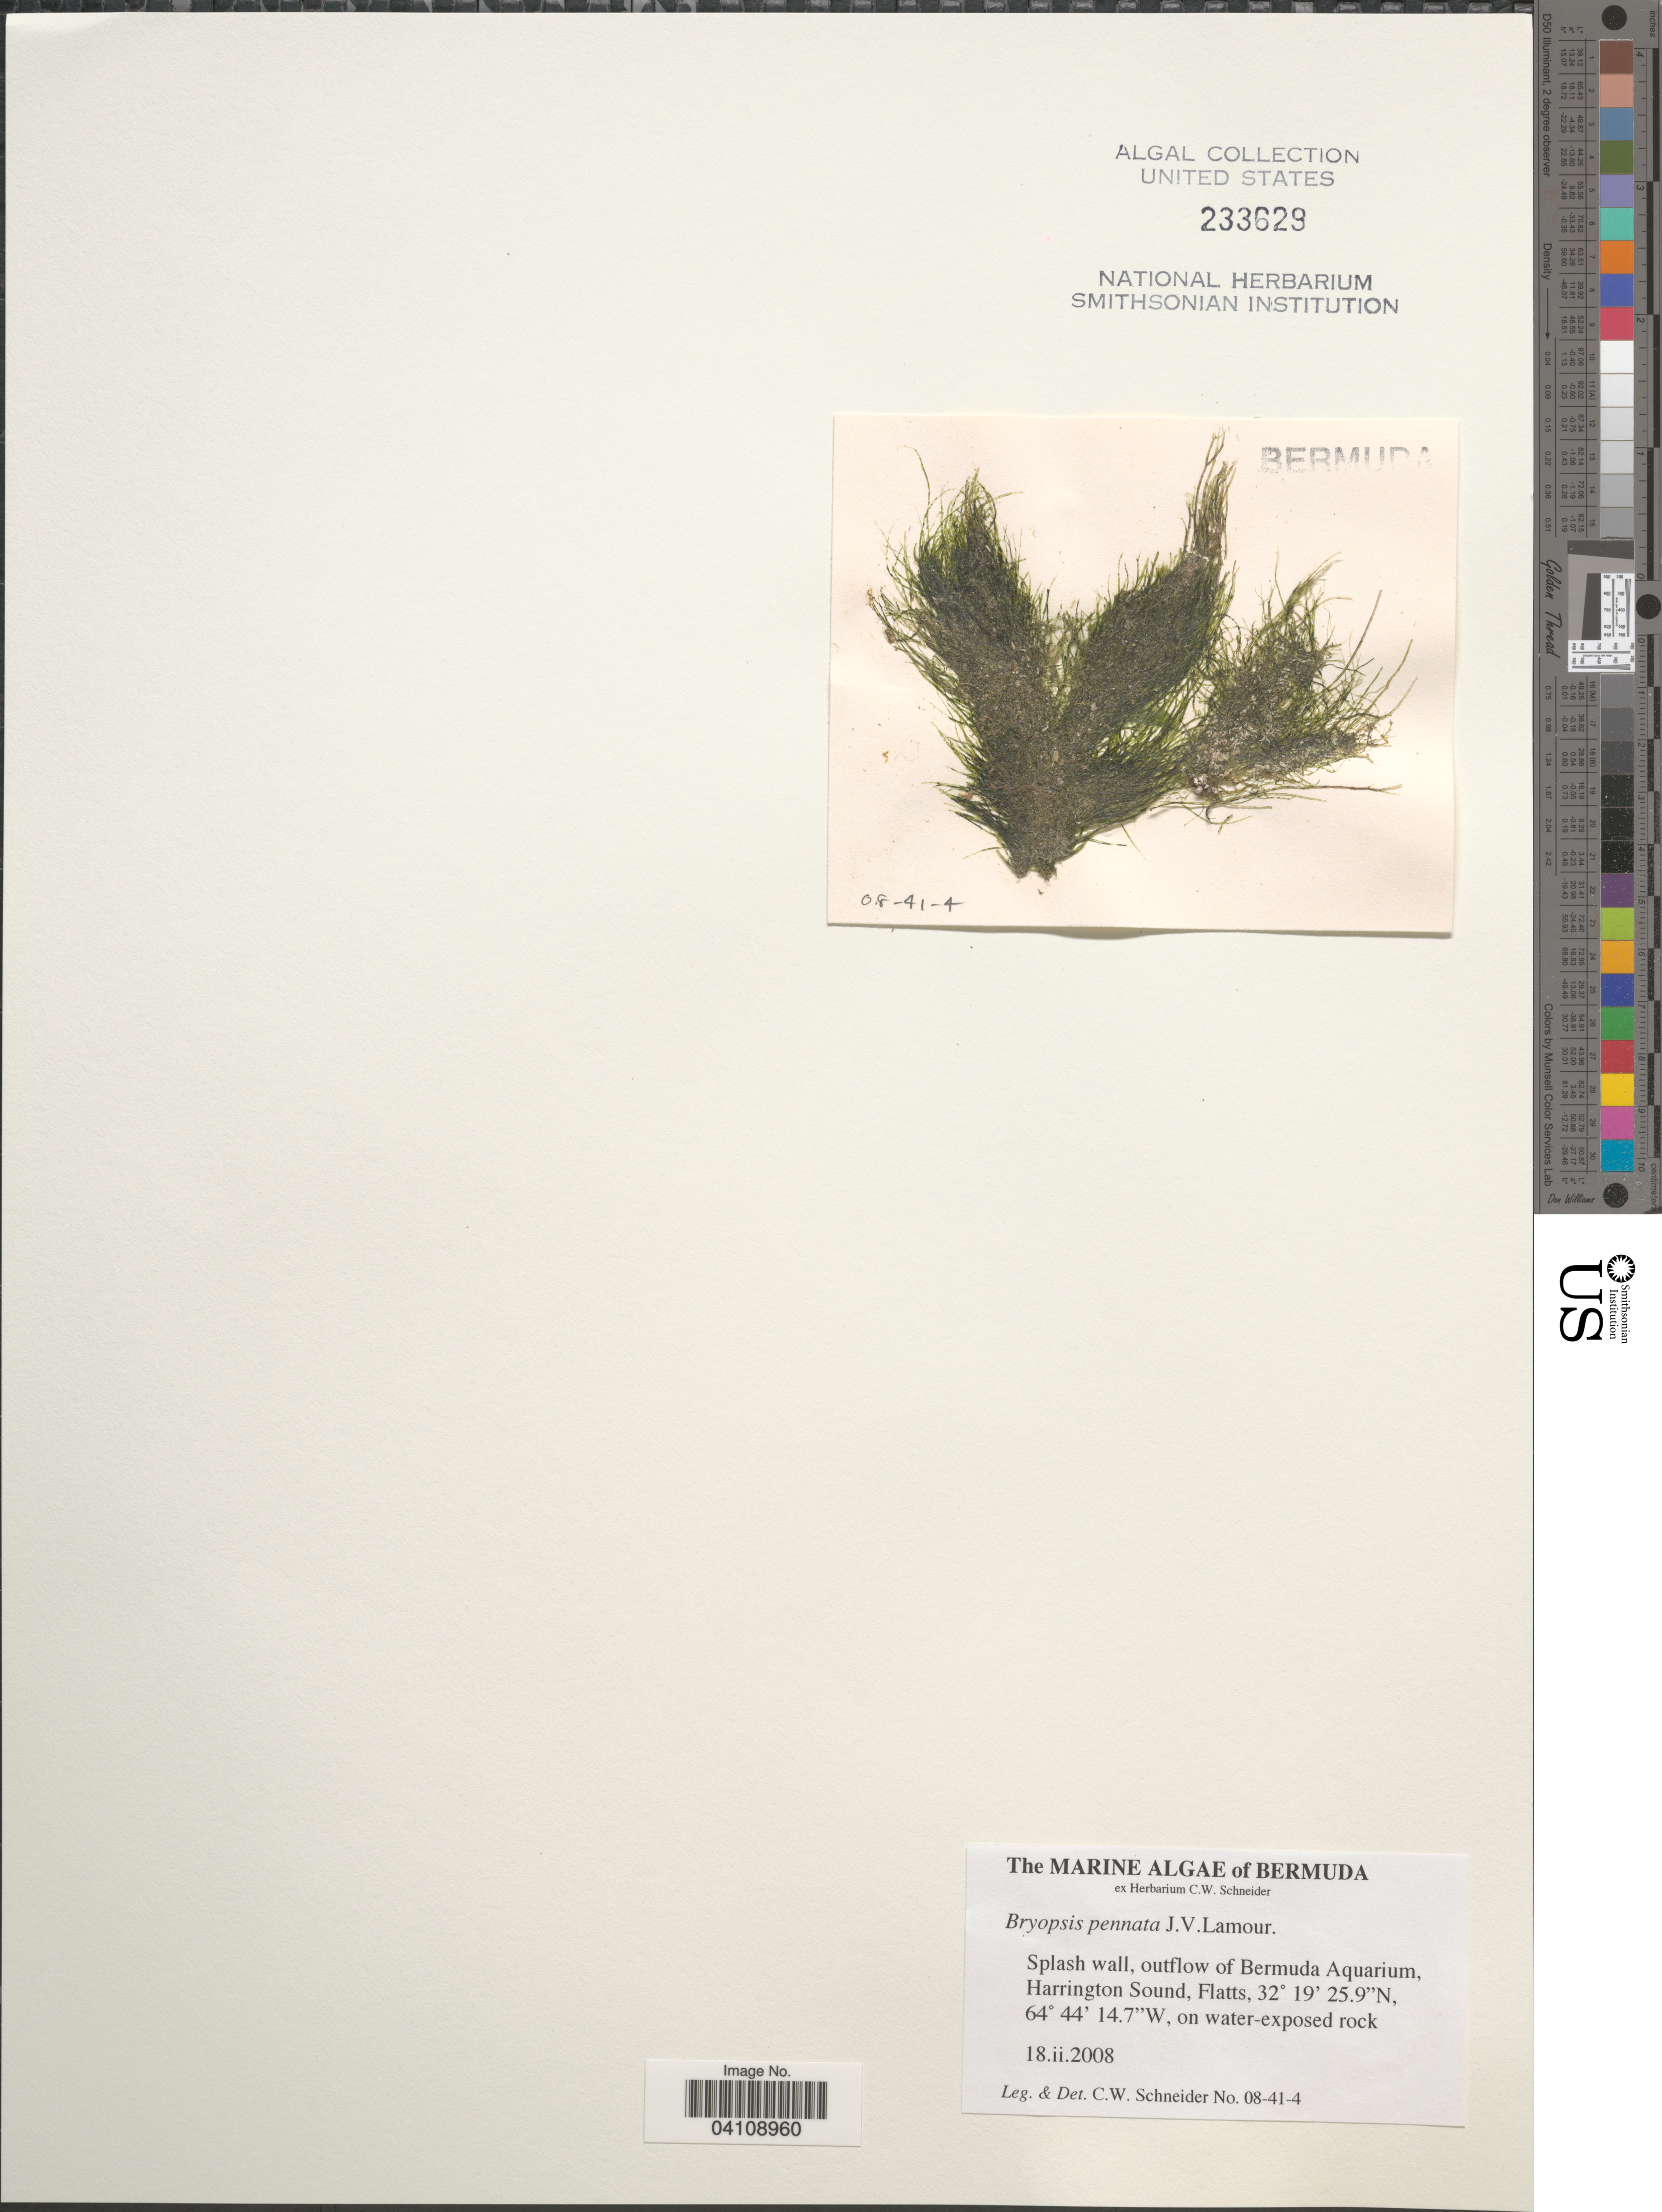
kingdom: Plantae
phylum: Chlorophyta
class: Ulvophyceae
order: Bryopsidales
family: Bryopsidaceae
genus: Bryopsis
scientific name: Bryopsis pennata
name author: J.V.Lamouroux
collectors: C. W.Schneider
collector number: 08-41-4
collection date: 2008-02-18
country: Bermuda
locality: Splash wall, outflow of Bermuda Aquarium, Harrington Sound, Flatts. On water-exposed rock.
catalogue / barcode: US 233629